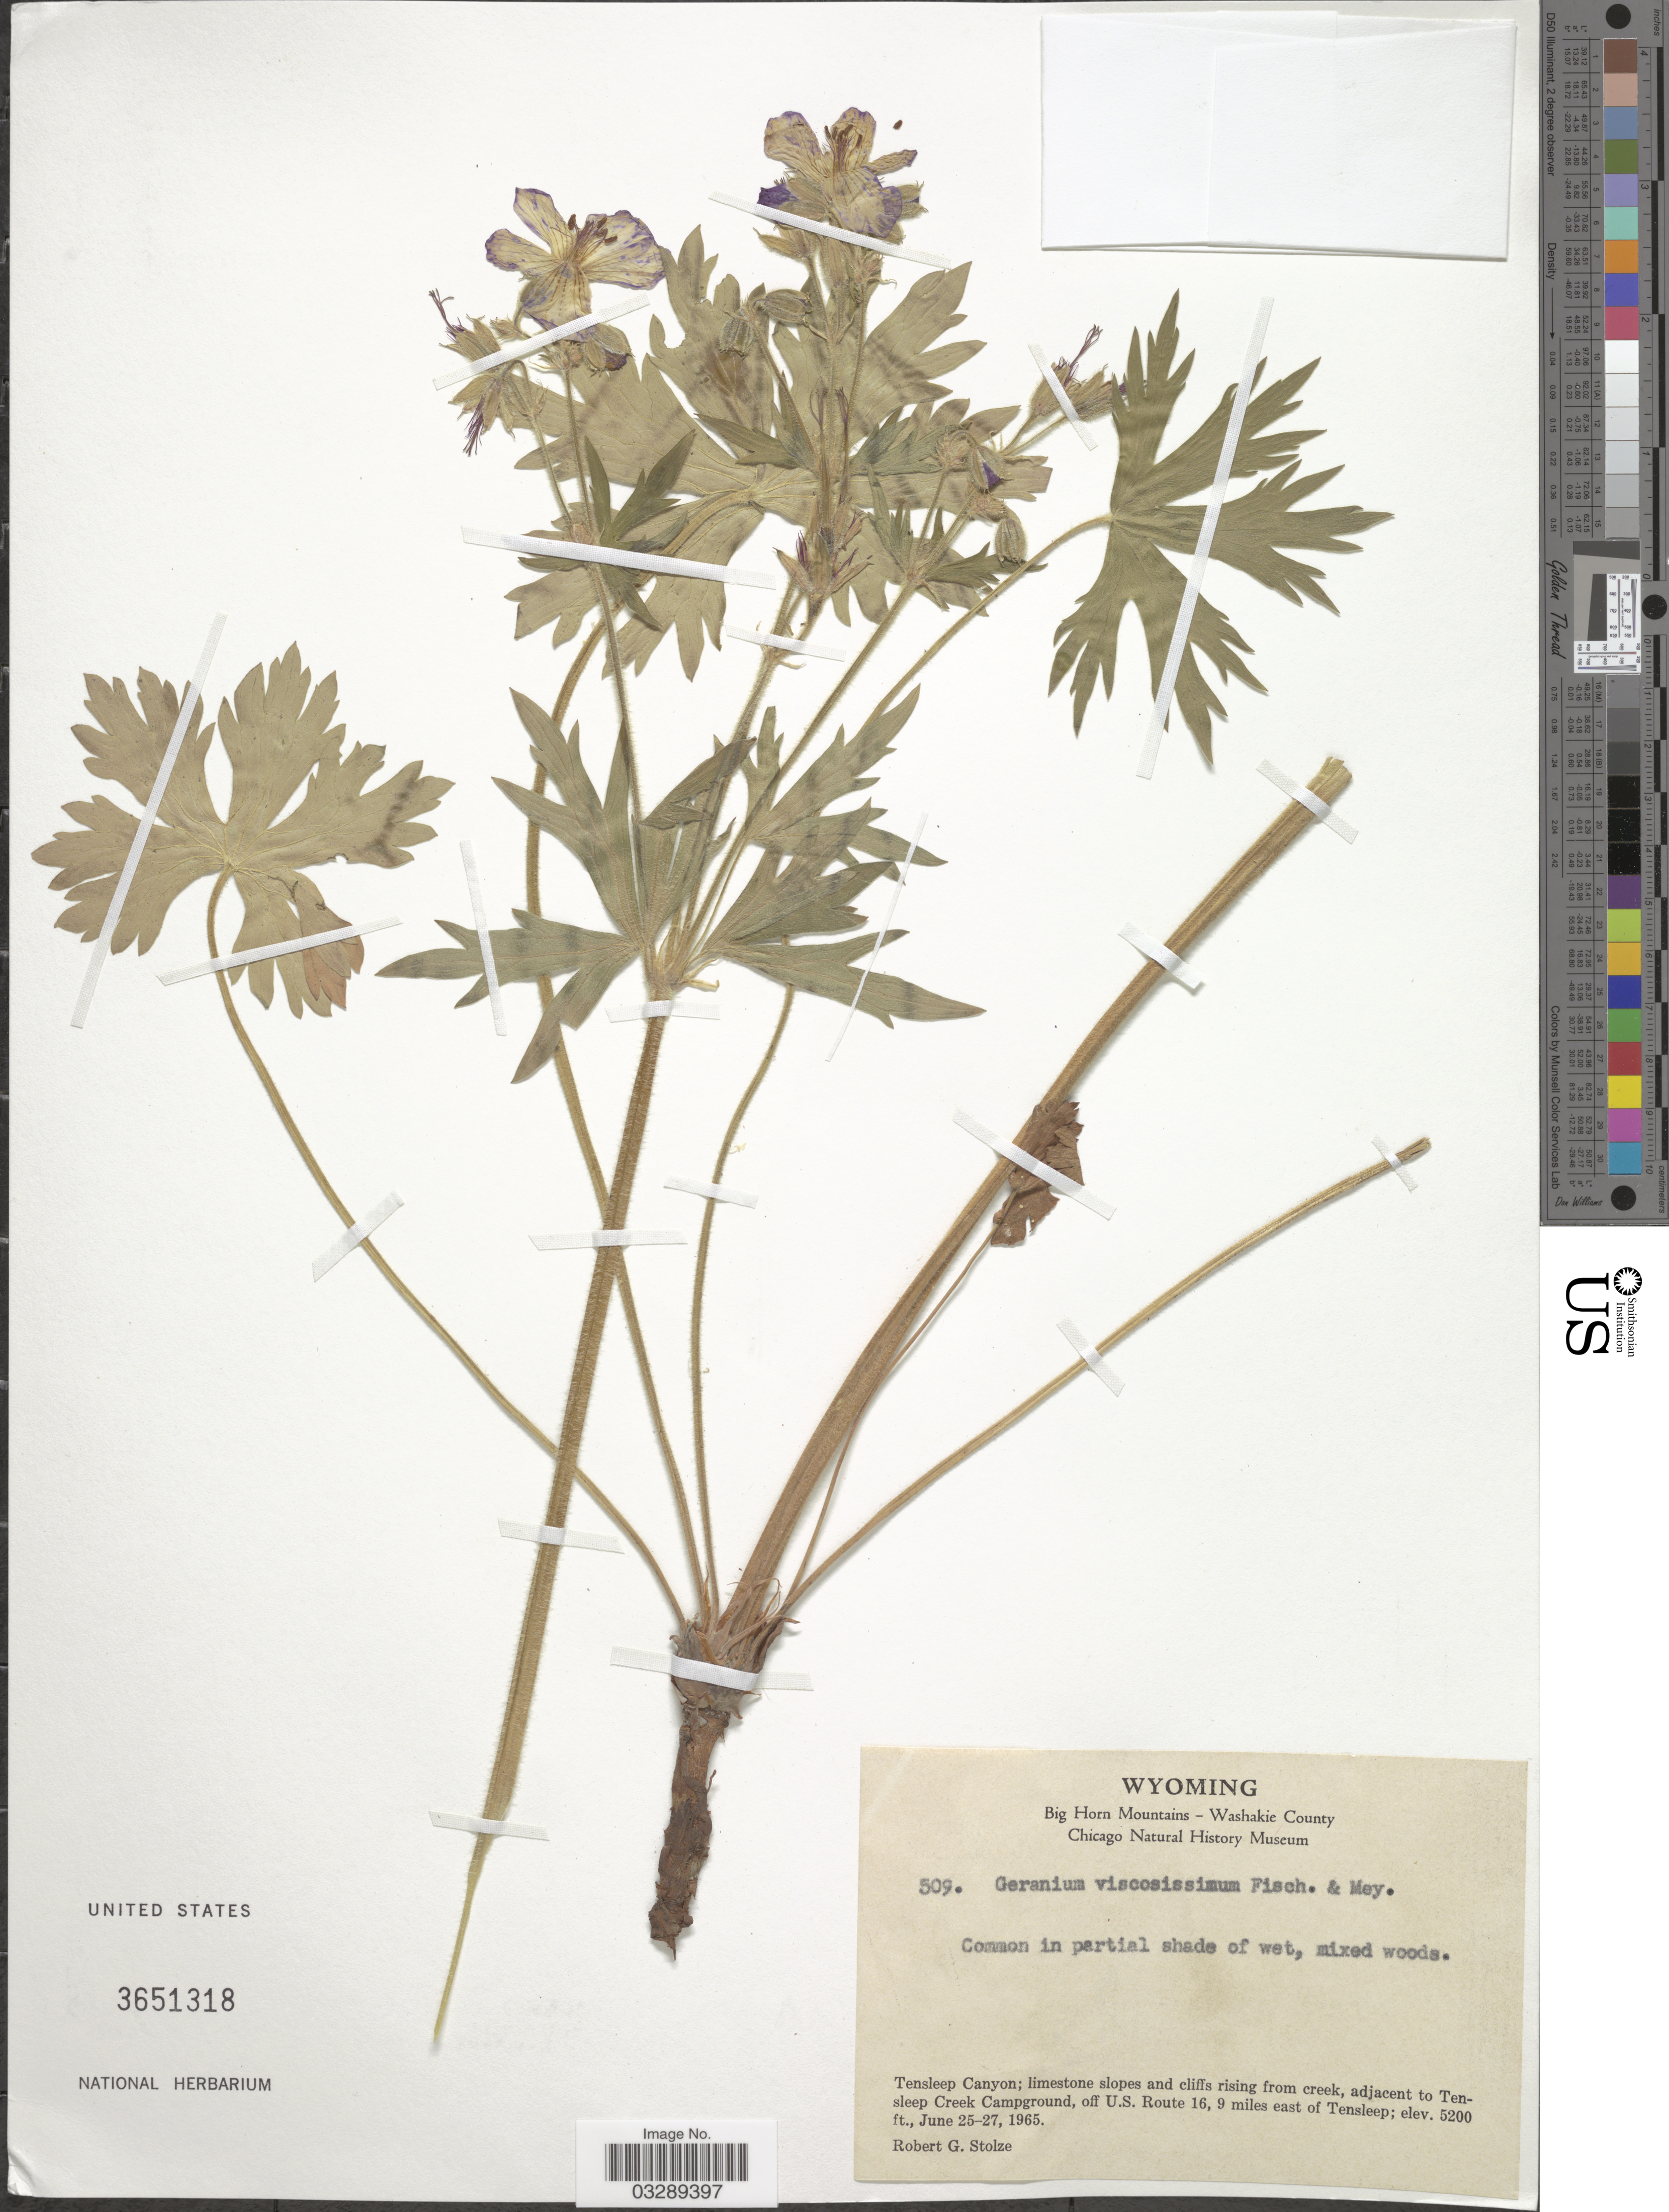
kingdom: Plantae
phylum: Tracheophyta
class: Magnoliopsida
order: Geraniales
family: Geraniaceae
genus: Geranium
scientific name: Geranium viscosissimum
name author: Fisch. & C.A. Mey.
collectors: R. G. Stolze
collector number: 509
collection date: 1965-06-25/1965-06-27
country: United States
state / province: Wyoming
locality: Big Horn Mountains - Washakie County, Tensleep Canyon; limestone slopes and cliffs rising from creek, adjacent to Tensleep Creek Campground, off U.S. Route 16, 9 miles east of Tensleep.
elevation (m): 1585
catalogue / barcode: US 3651318